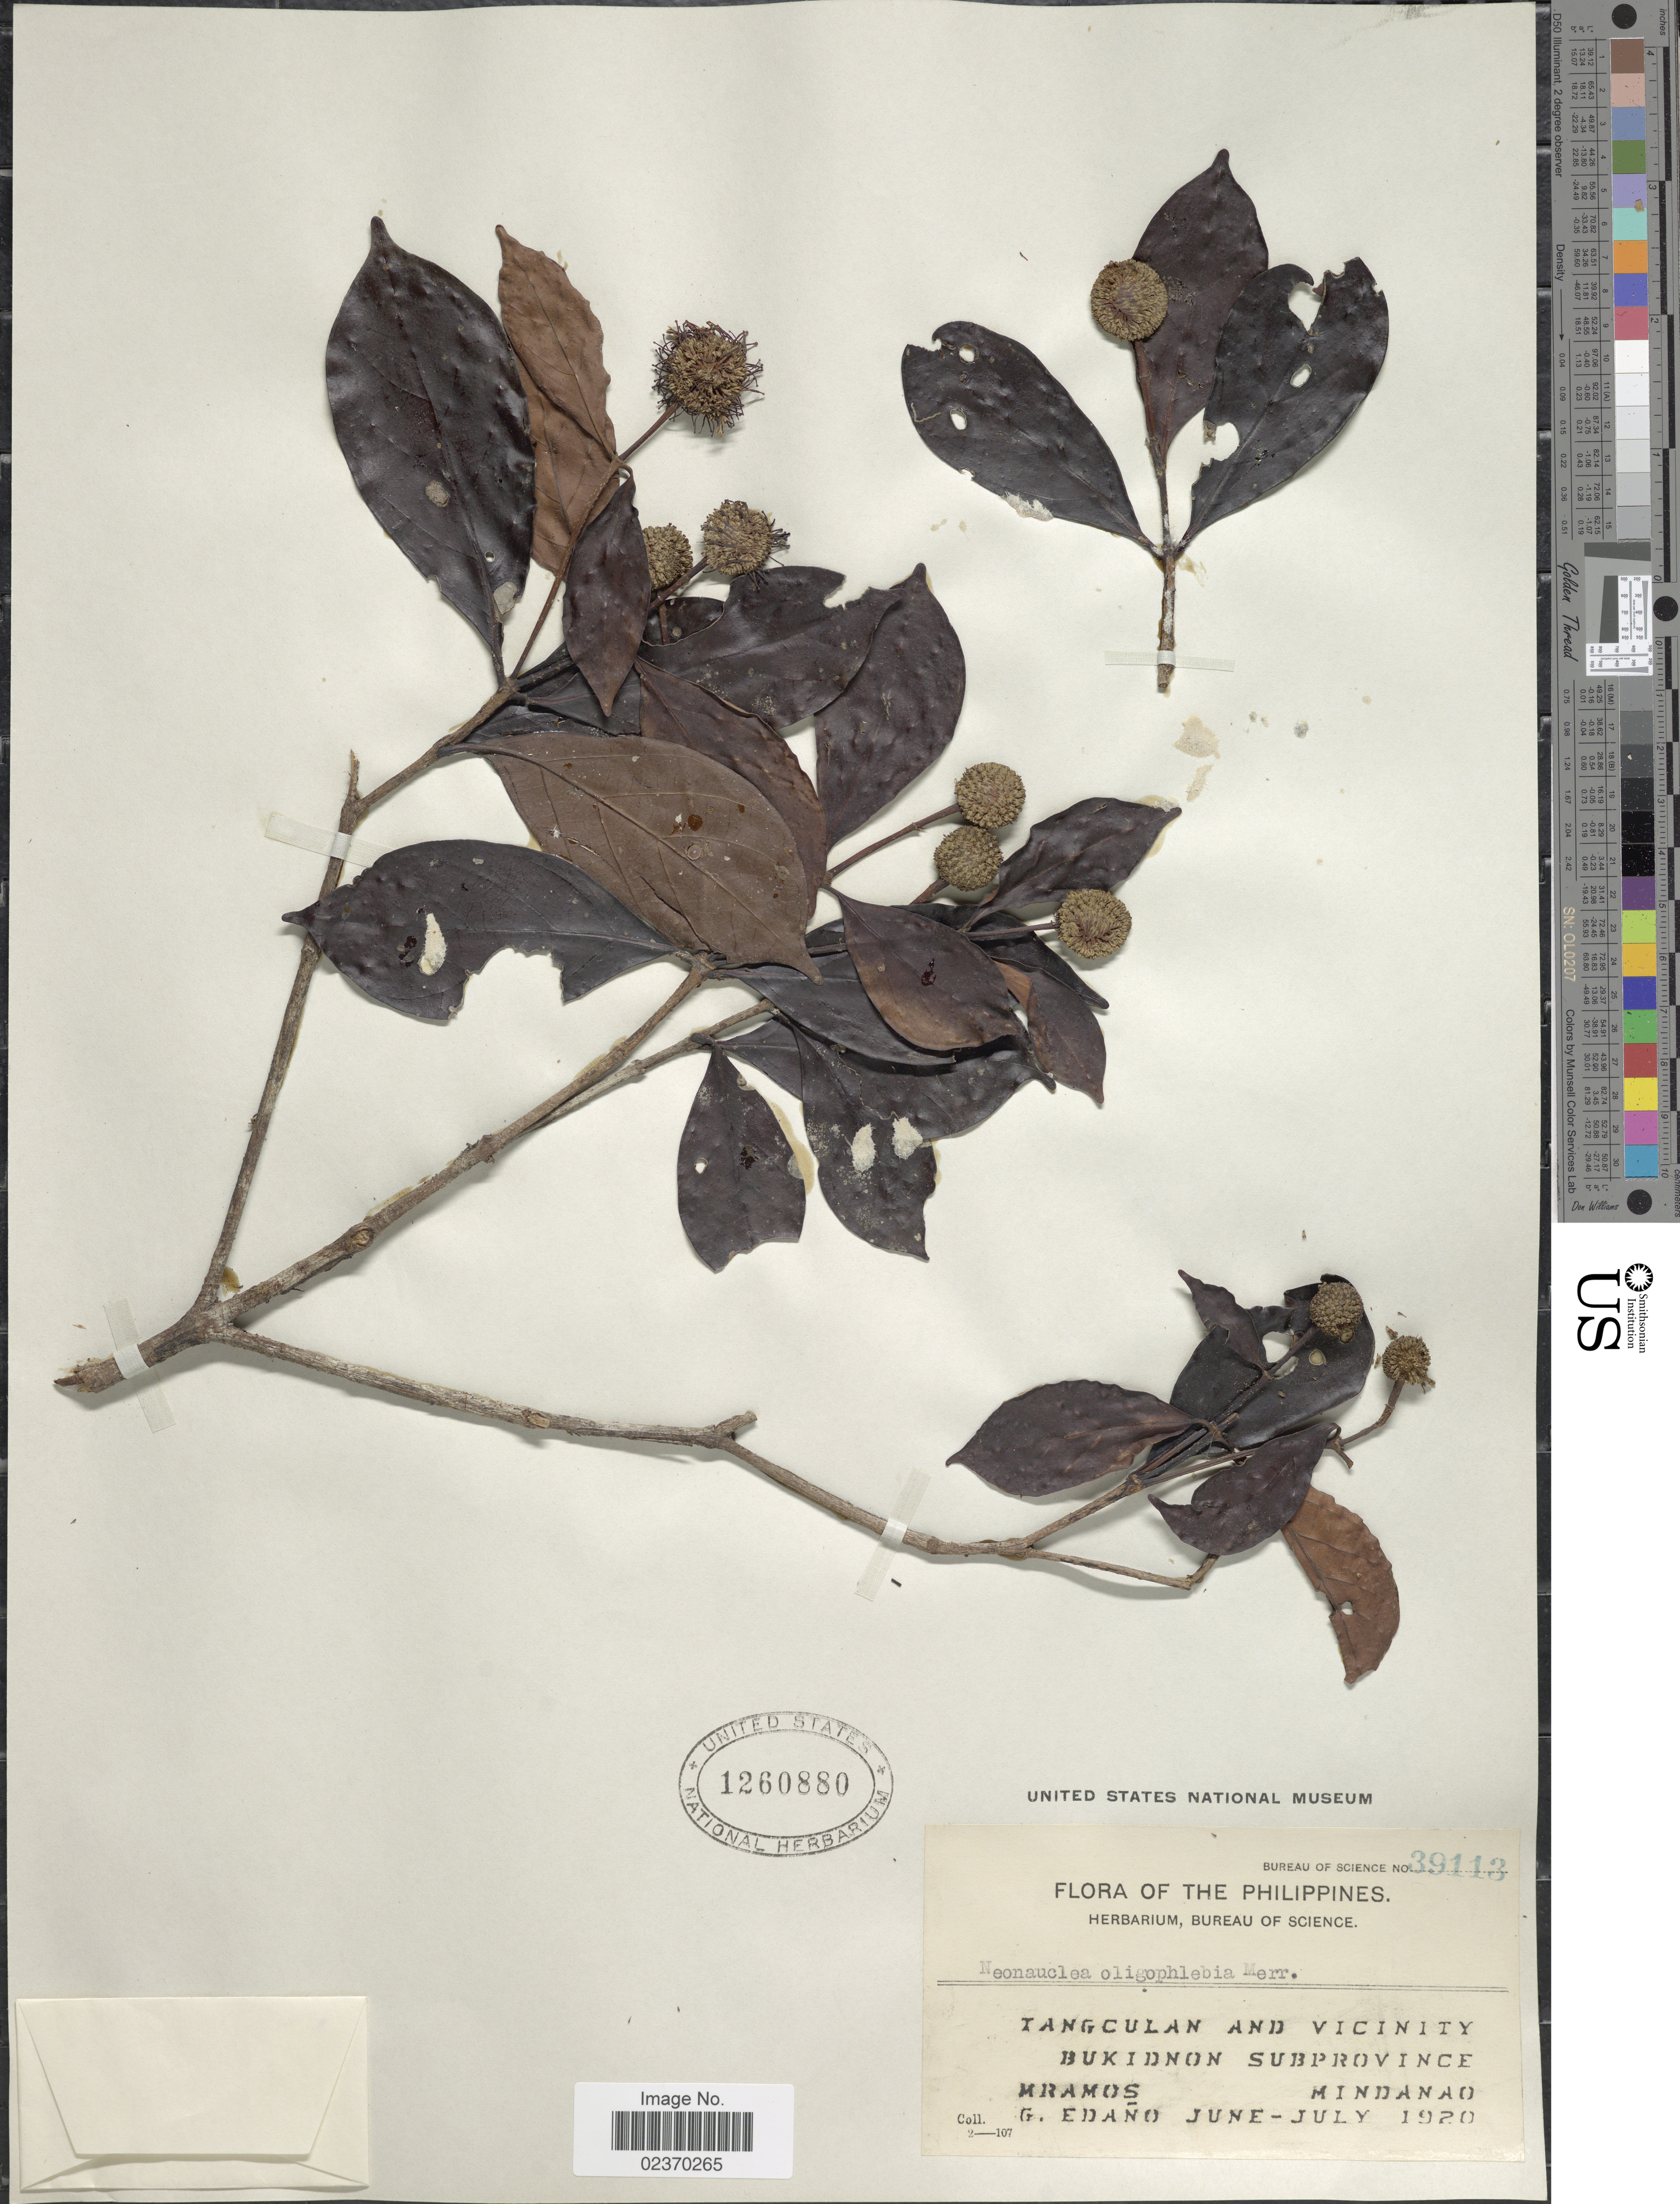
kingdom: Plantae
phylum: Tracheophyta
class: Magnoliopsida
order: Gentianales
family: Rubiaceae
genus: Neonauclea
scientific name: Neonauclea oligophlebia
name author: Merr.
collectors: M. Ramos & G. Edaño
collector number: Bureau of Science 39113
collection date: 1920-06/1920-07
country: Philippines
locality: Tangculan and Vicinity, Bukidnon Subprovince, Mindanao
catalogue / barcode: US 1260880